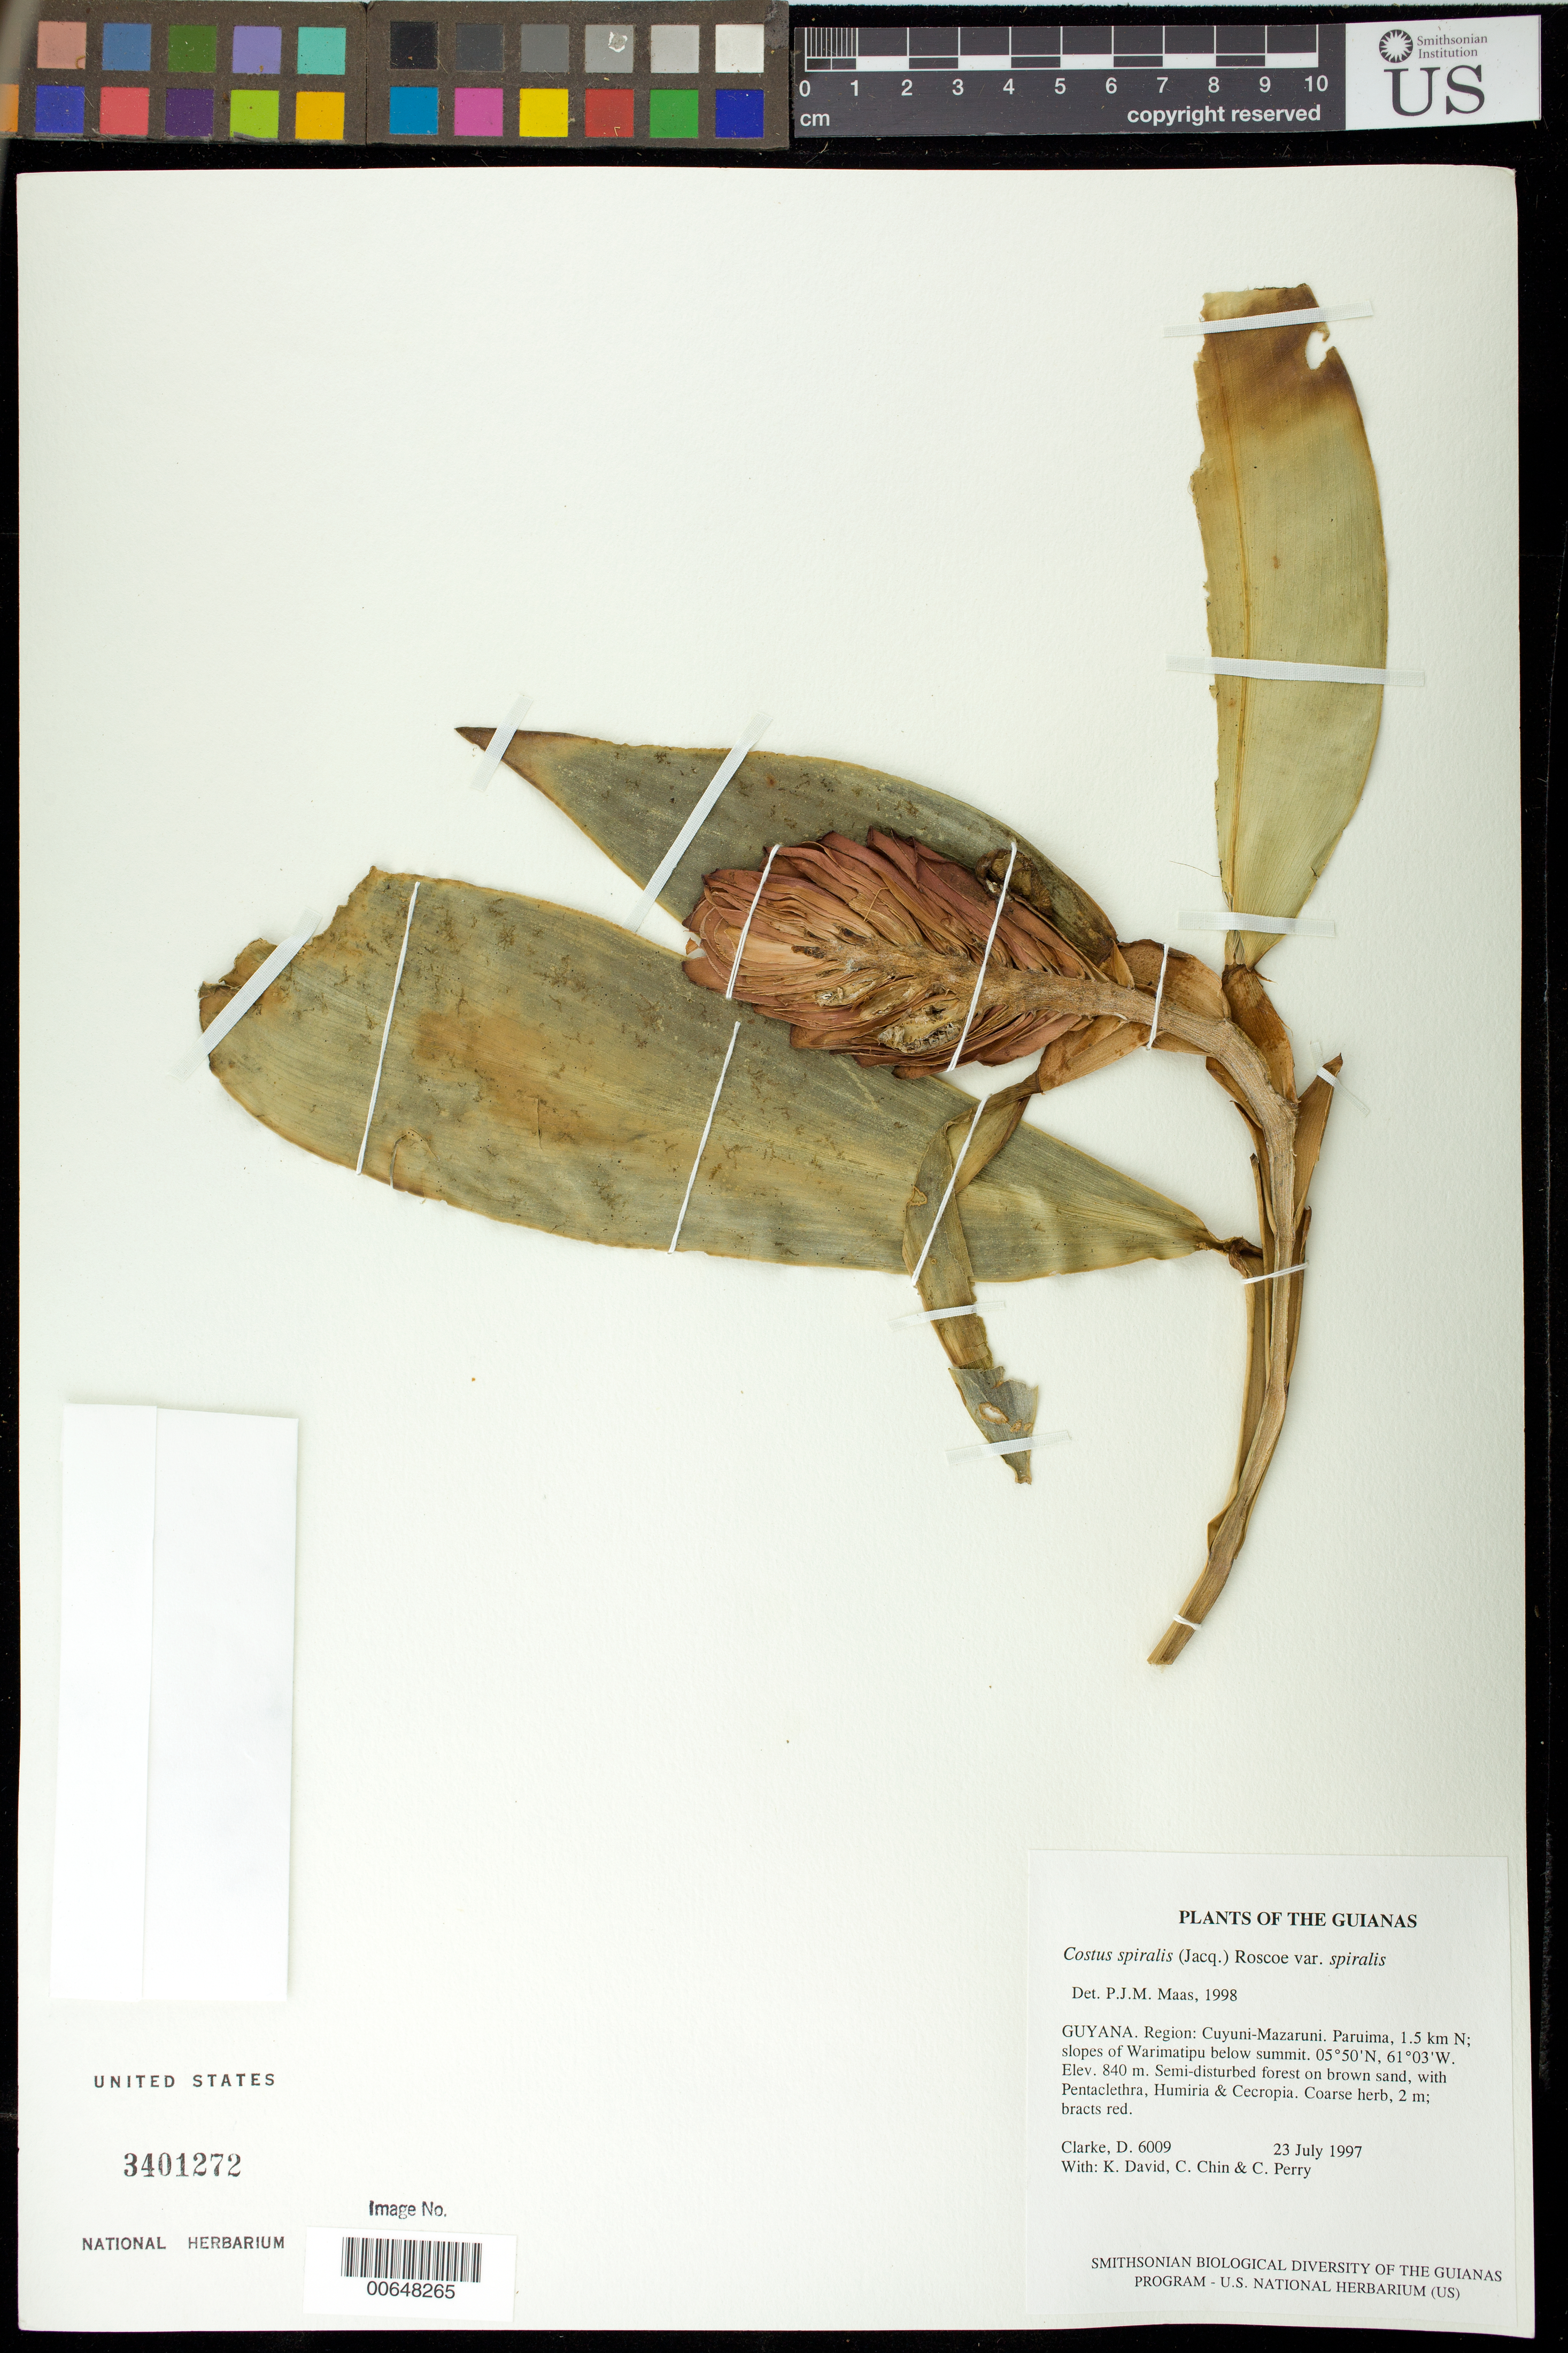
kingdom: Plantae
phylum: Tracheophyta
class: Liliopsida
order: Zingiberales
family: Costaceae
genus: Costus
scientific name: Costus spiralis var. spiralis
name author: (Jacq.) Roscoe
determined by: Maas, Paul J. M.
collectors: H. D. Clarke, K. David, C. Chin & C. Perry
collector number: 6009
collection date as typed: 23 July 1997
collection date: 1997-07-23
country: Guyana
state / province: Cuyuni-Mazaruni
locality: Paruima, 1.5 km N; slopes of Warimatipu below summit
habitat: Semi-disturbed forest on brown sand, with Pentaclethra, Humiria & Cecropia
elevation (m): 840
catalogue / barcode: US 3401272